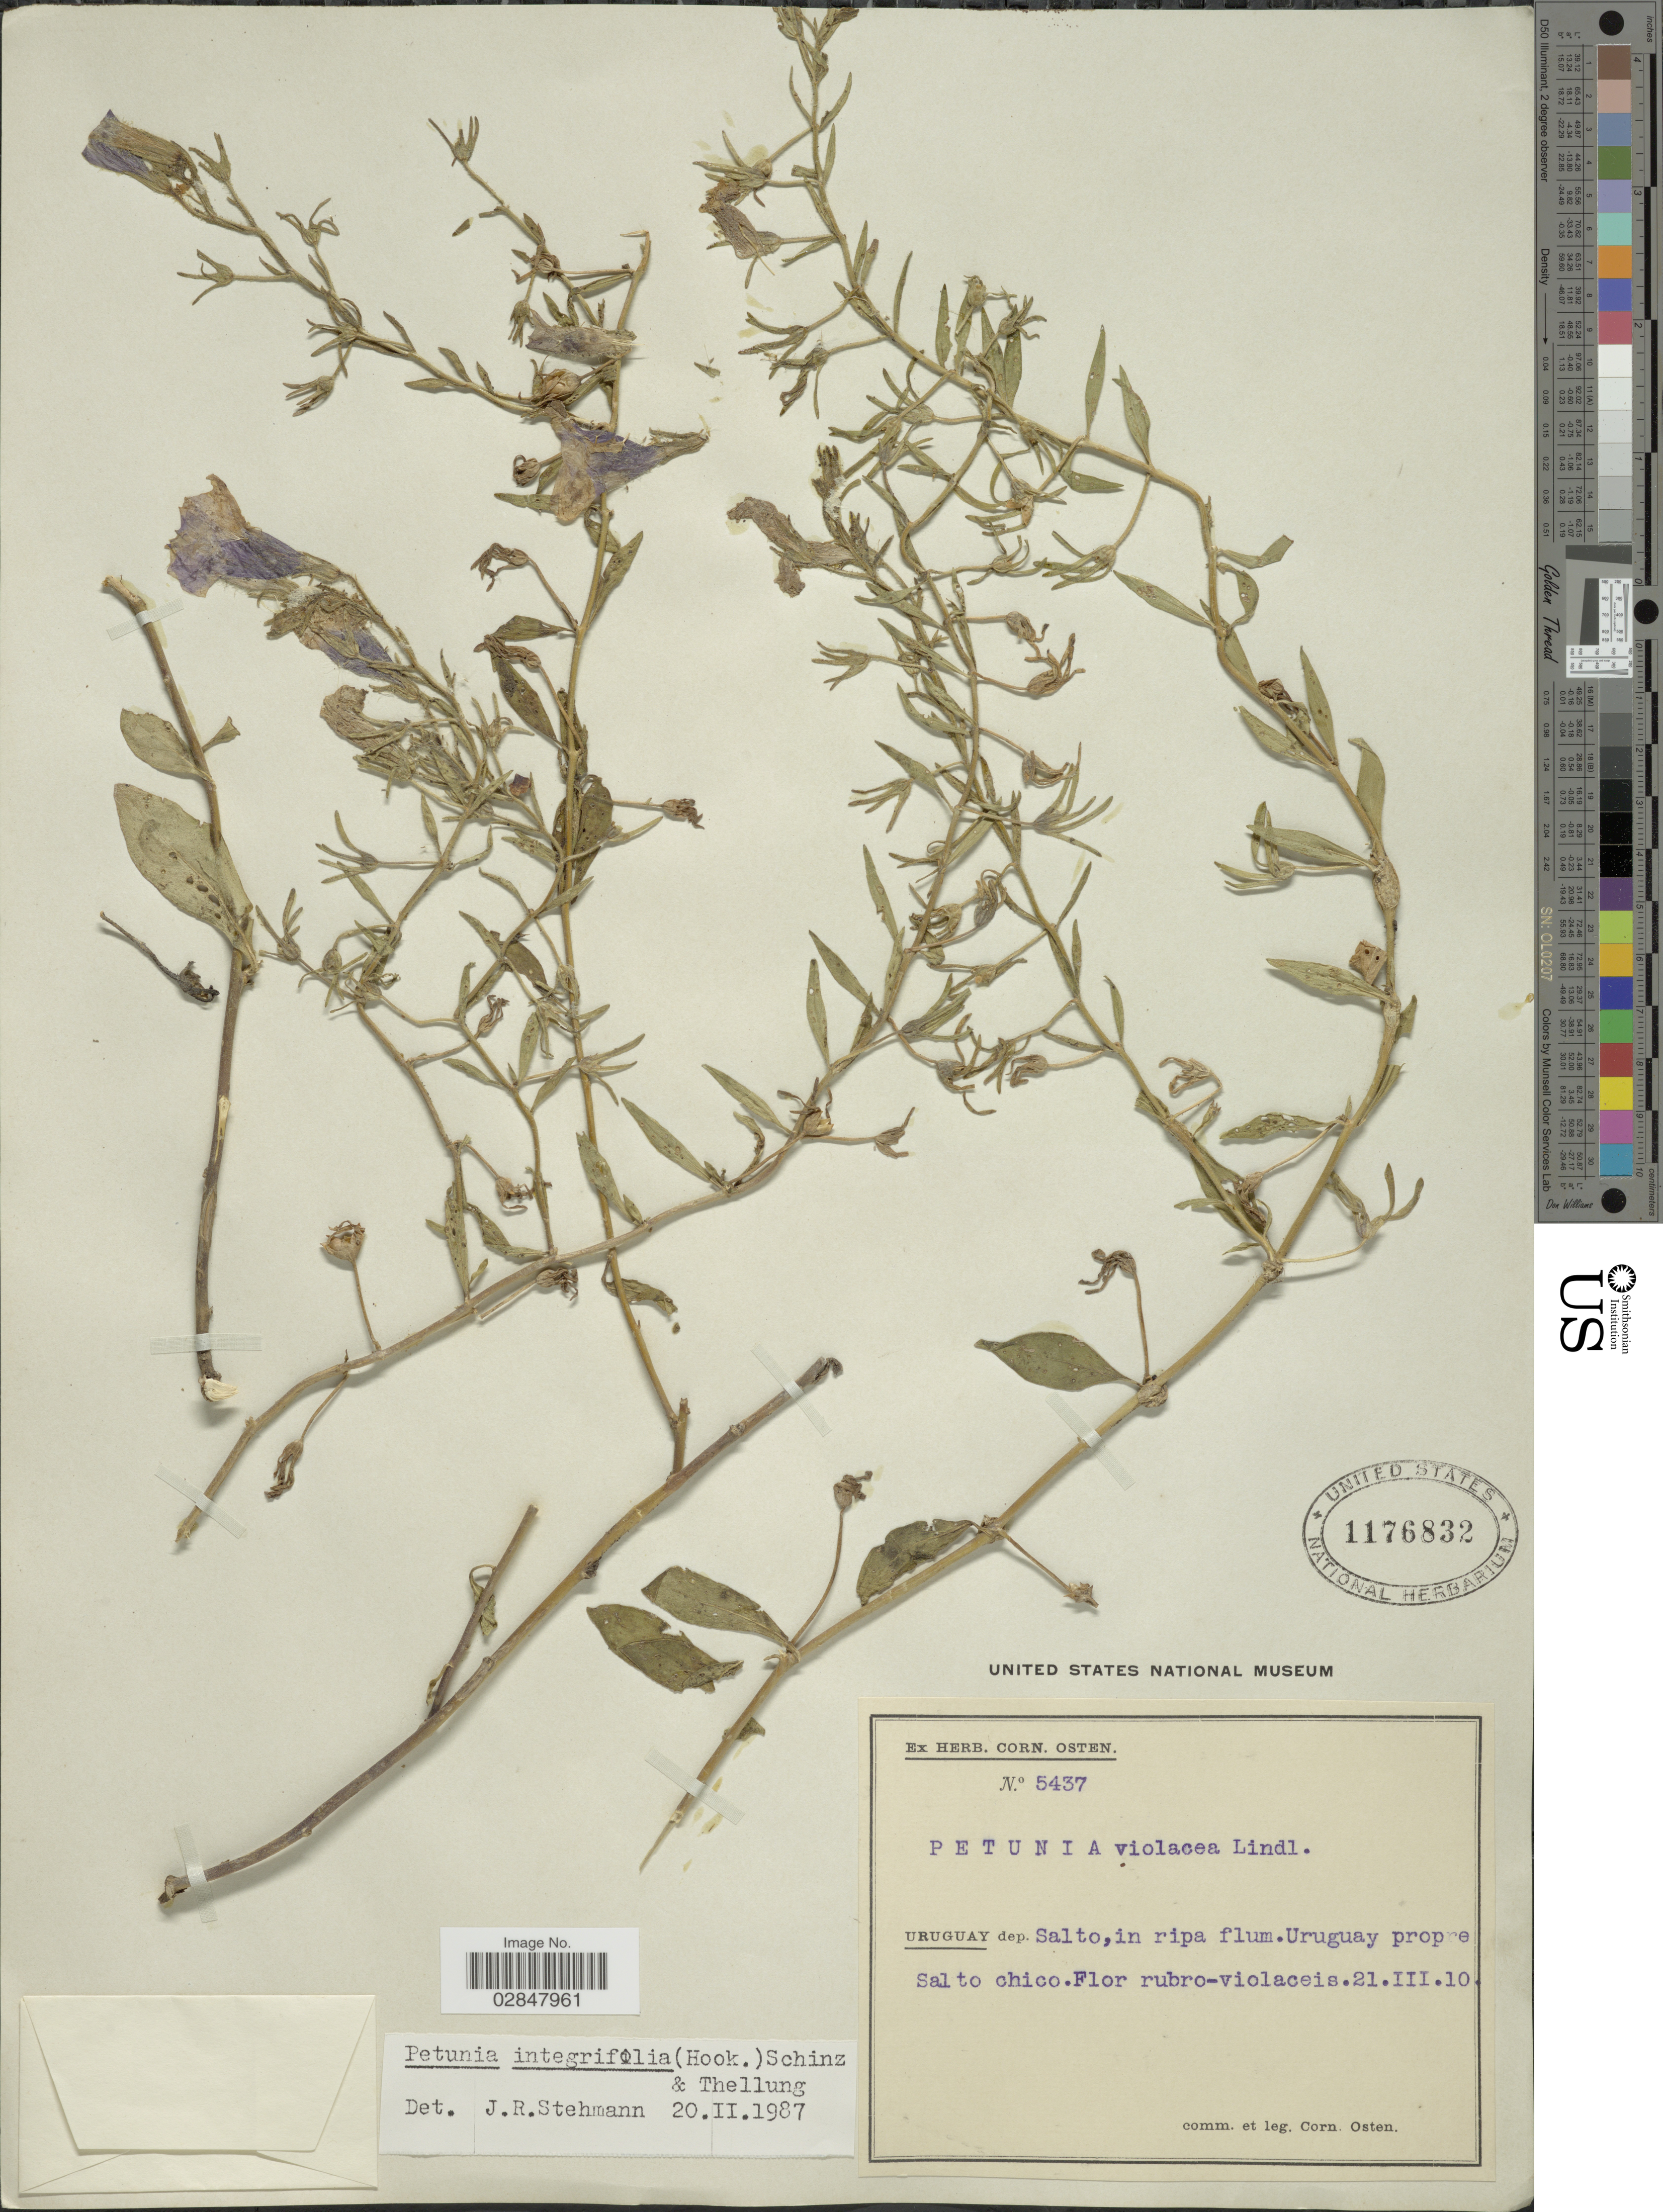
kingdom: Plantae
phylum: Tracheophyta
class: Magnoliopsida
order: Solanales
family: Solanaceae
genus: Petunia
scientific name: Petunia integrifolia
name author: (Hook.) Schinz & Thell.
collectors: C. Osten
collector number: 5437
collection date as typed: Transcribed d/m/y: 21/3/10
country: Uruguay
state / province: Salto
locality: Dep. Salto, in ripa flum, Uruguay propre Salto chico.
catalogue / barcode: US 1176832